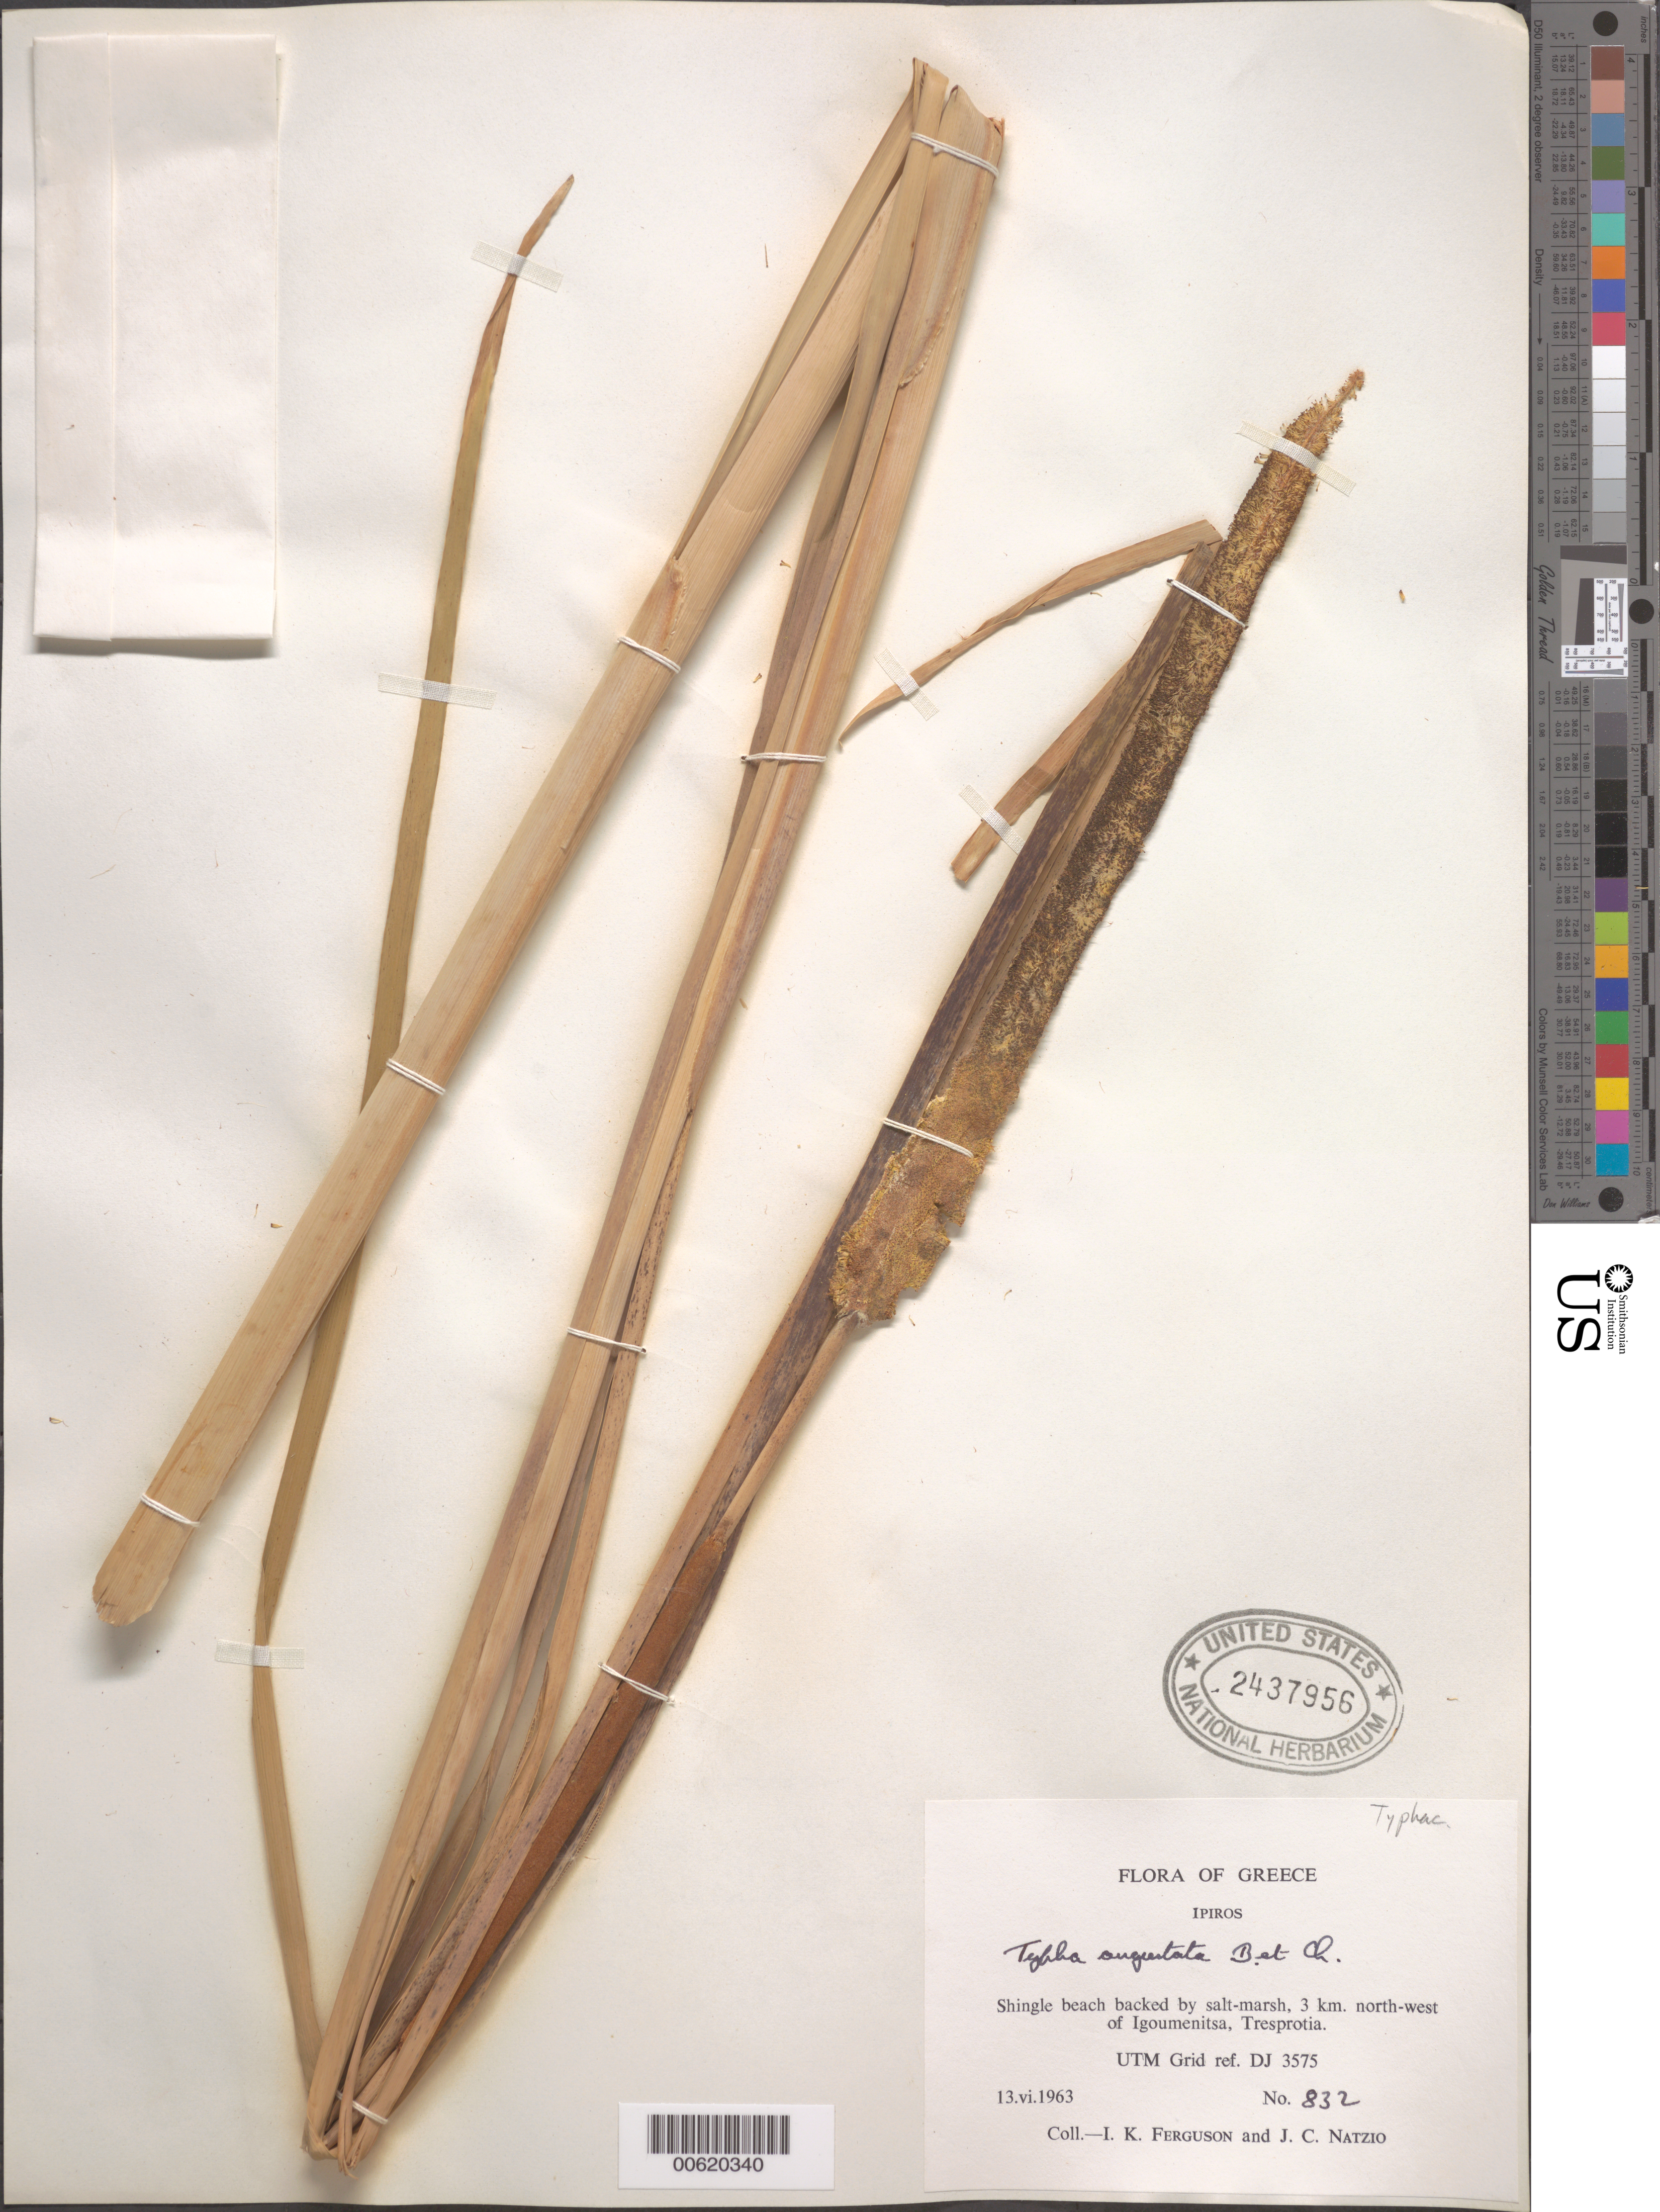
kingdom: Plantae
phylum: Tracheophyta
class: Liliopsida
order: Poales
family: Typhaceae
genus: Typha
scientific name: Typha angustifolia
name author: L.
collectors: I. Fersuson & J. Natzio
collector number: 832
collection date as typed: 13 Jun 1963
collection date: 1963-06-13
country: Greece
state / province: Epirua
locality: Ipiros, NW of Igoumenitsa, Tresprotia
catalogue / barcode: US 2437956